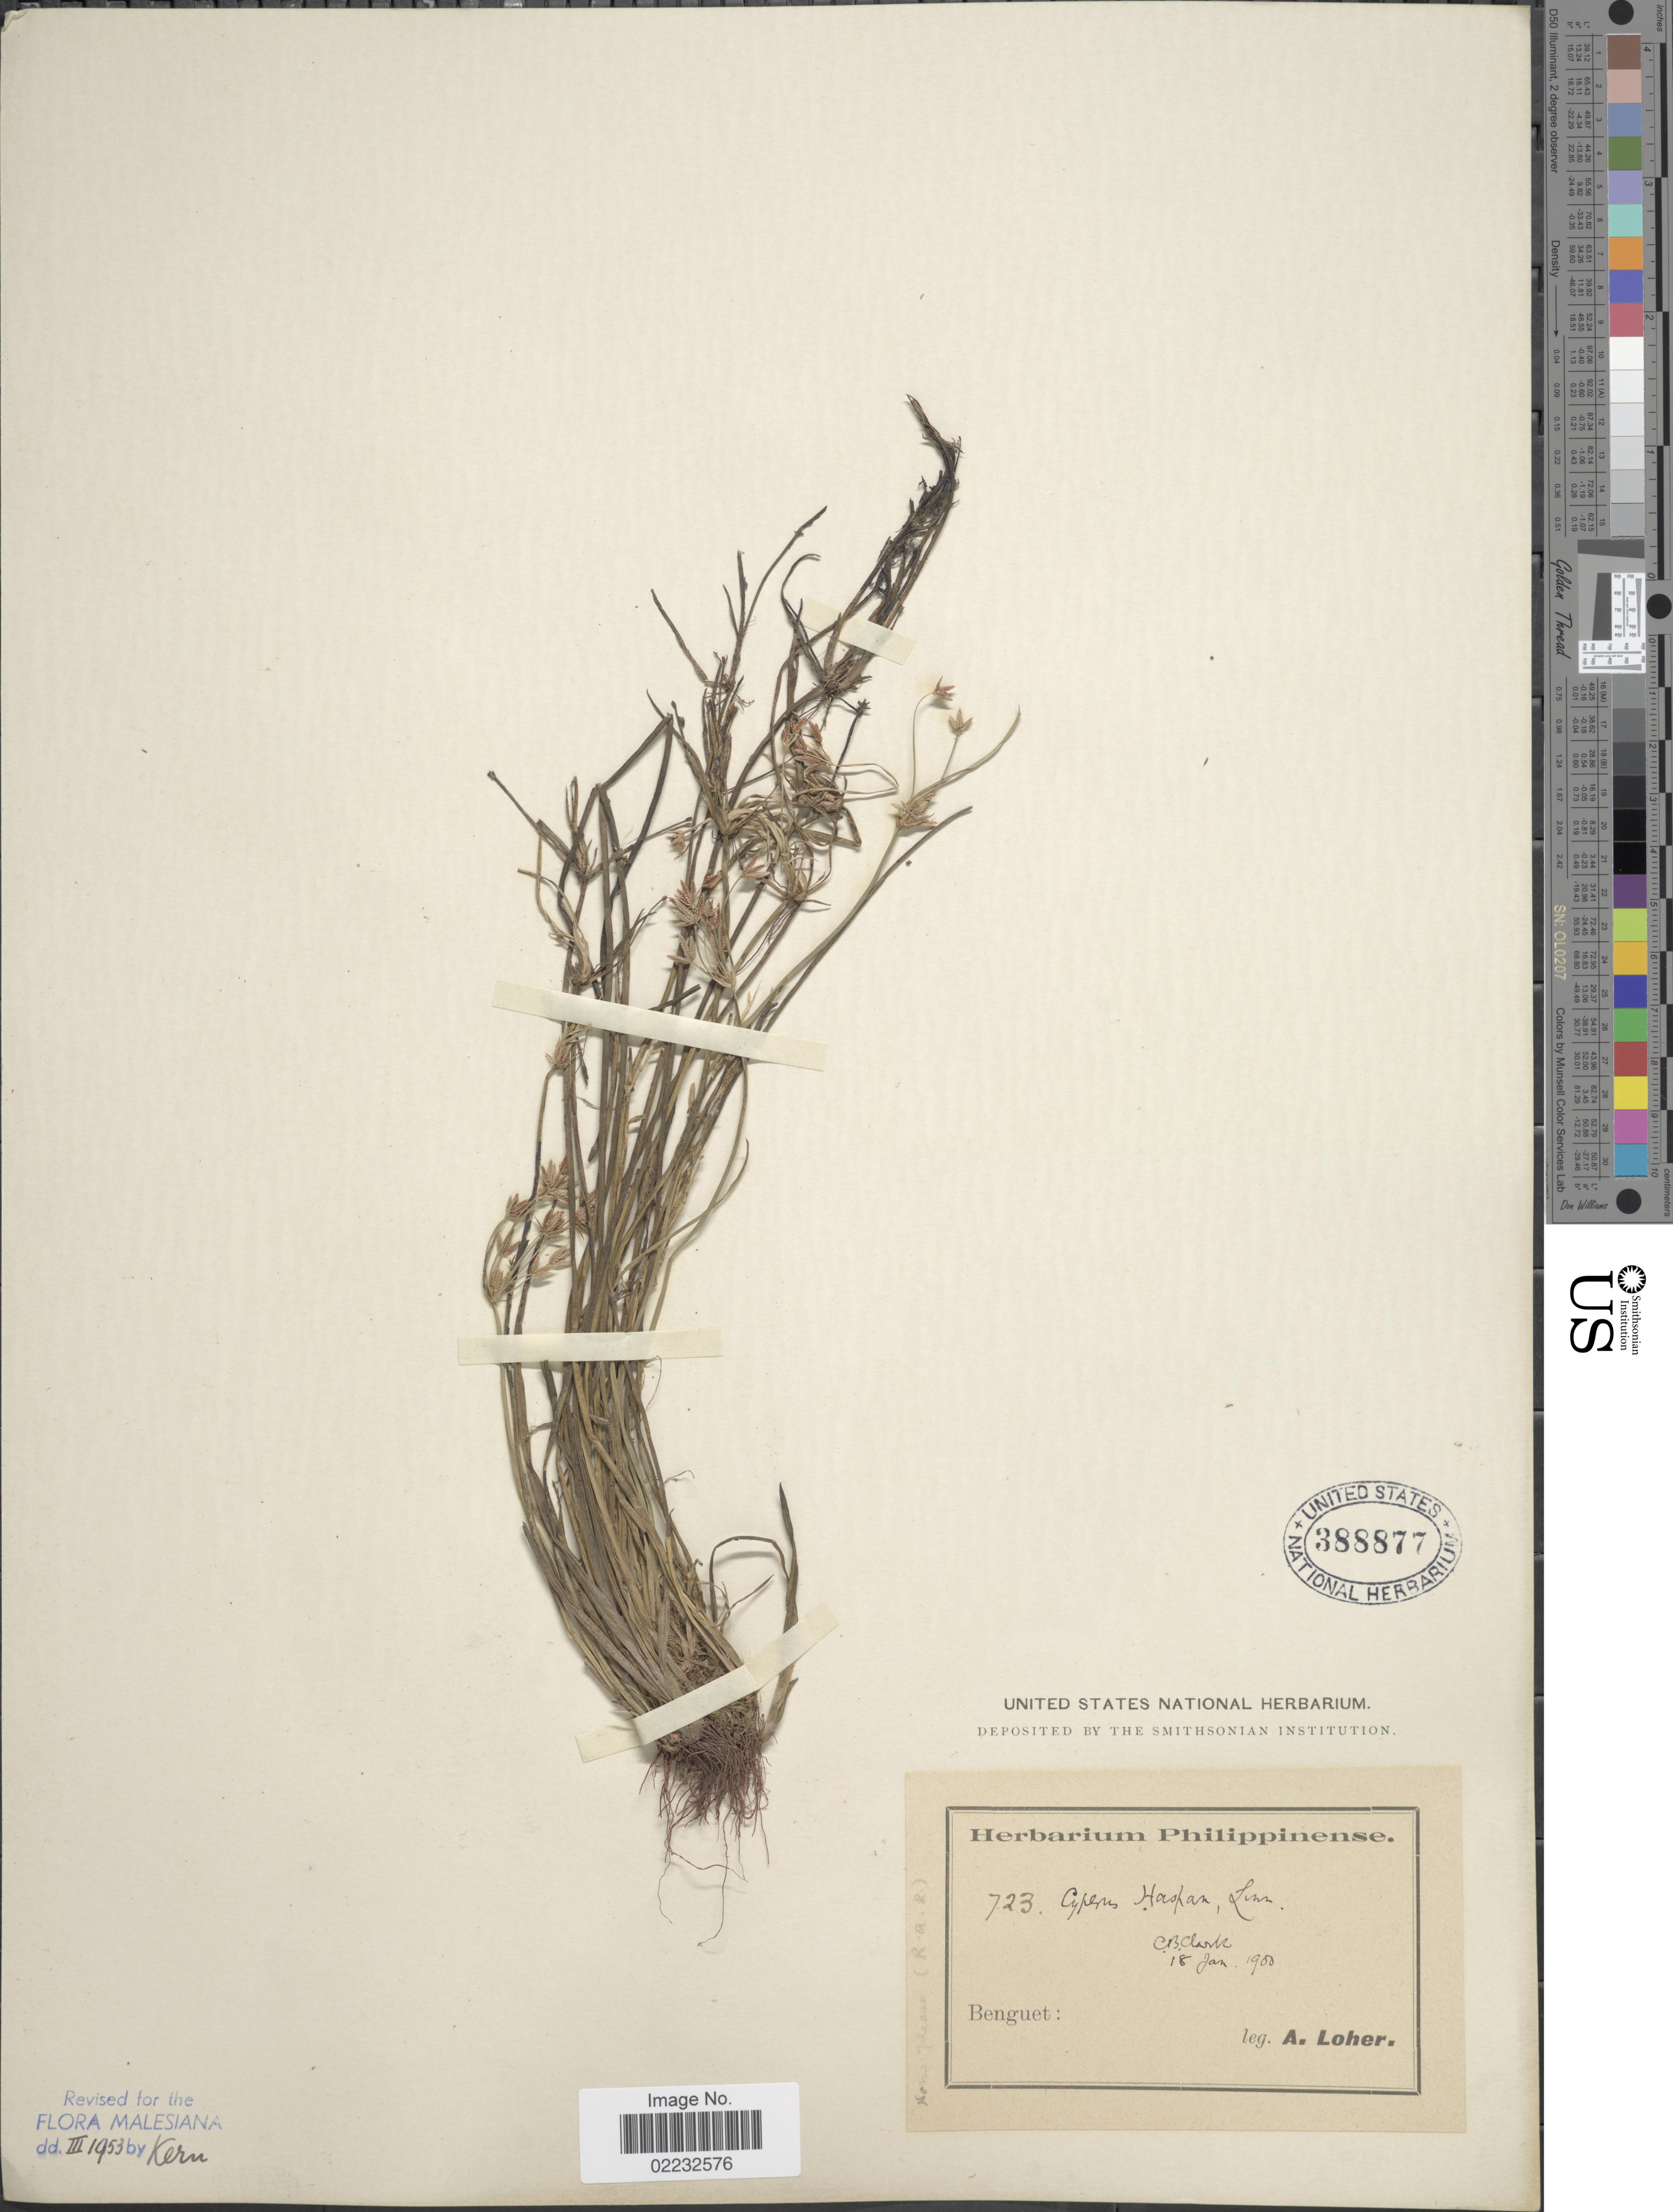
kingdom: Plantae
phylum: Tracheophyta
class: Liliopsida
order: Poales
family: Cyperaceae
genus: Cyperus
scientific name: Cyperus haspan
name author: L.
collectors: A. Loher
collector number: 723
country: Philippines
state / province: Cordillera (Administrative Region)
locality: Benguet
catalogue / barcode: US 388877